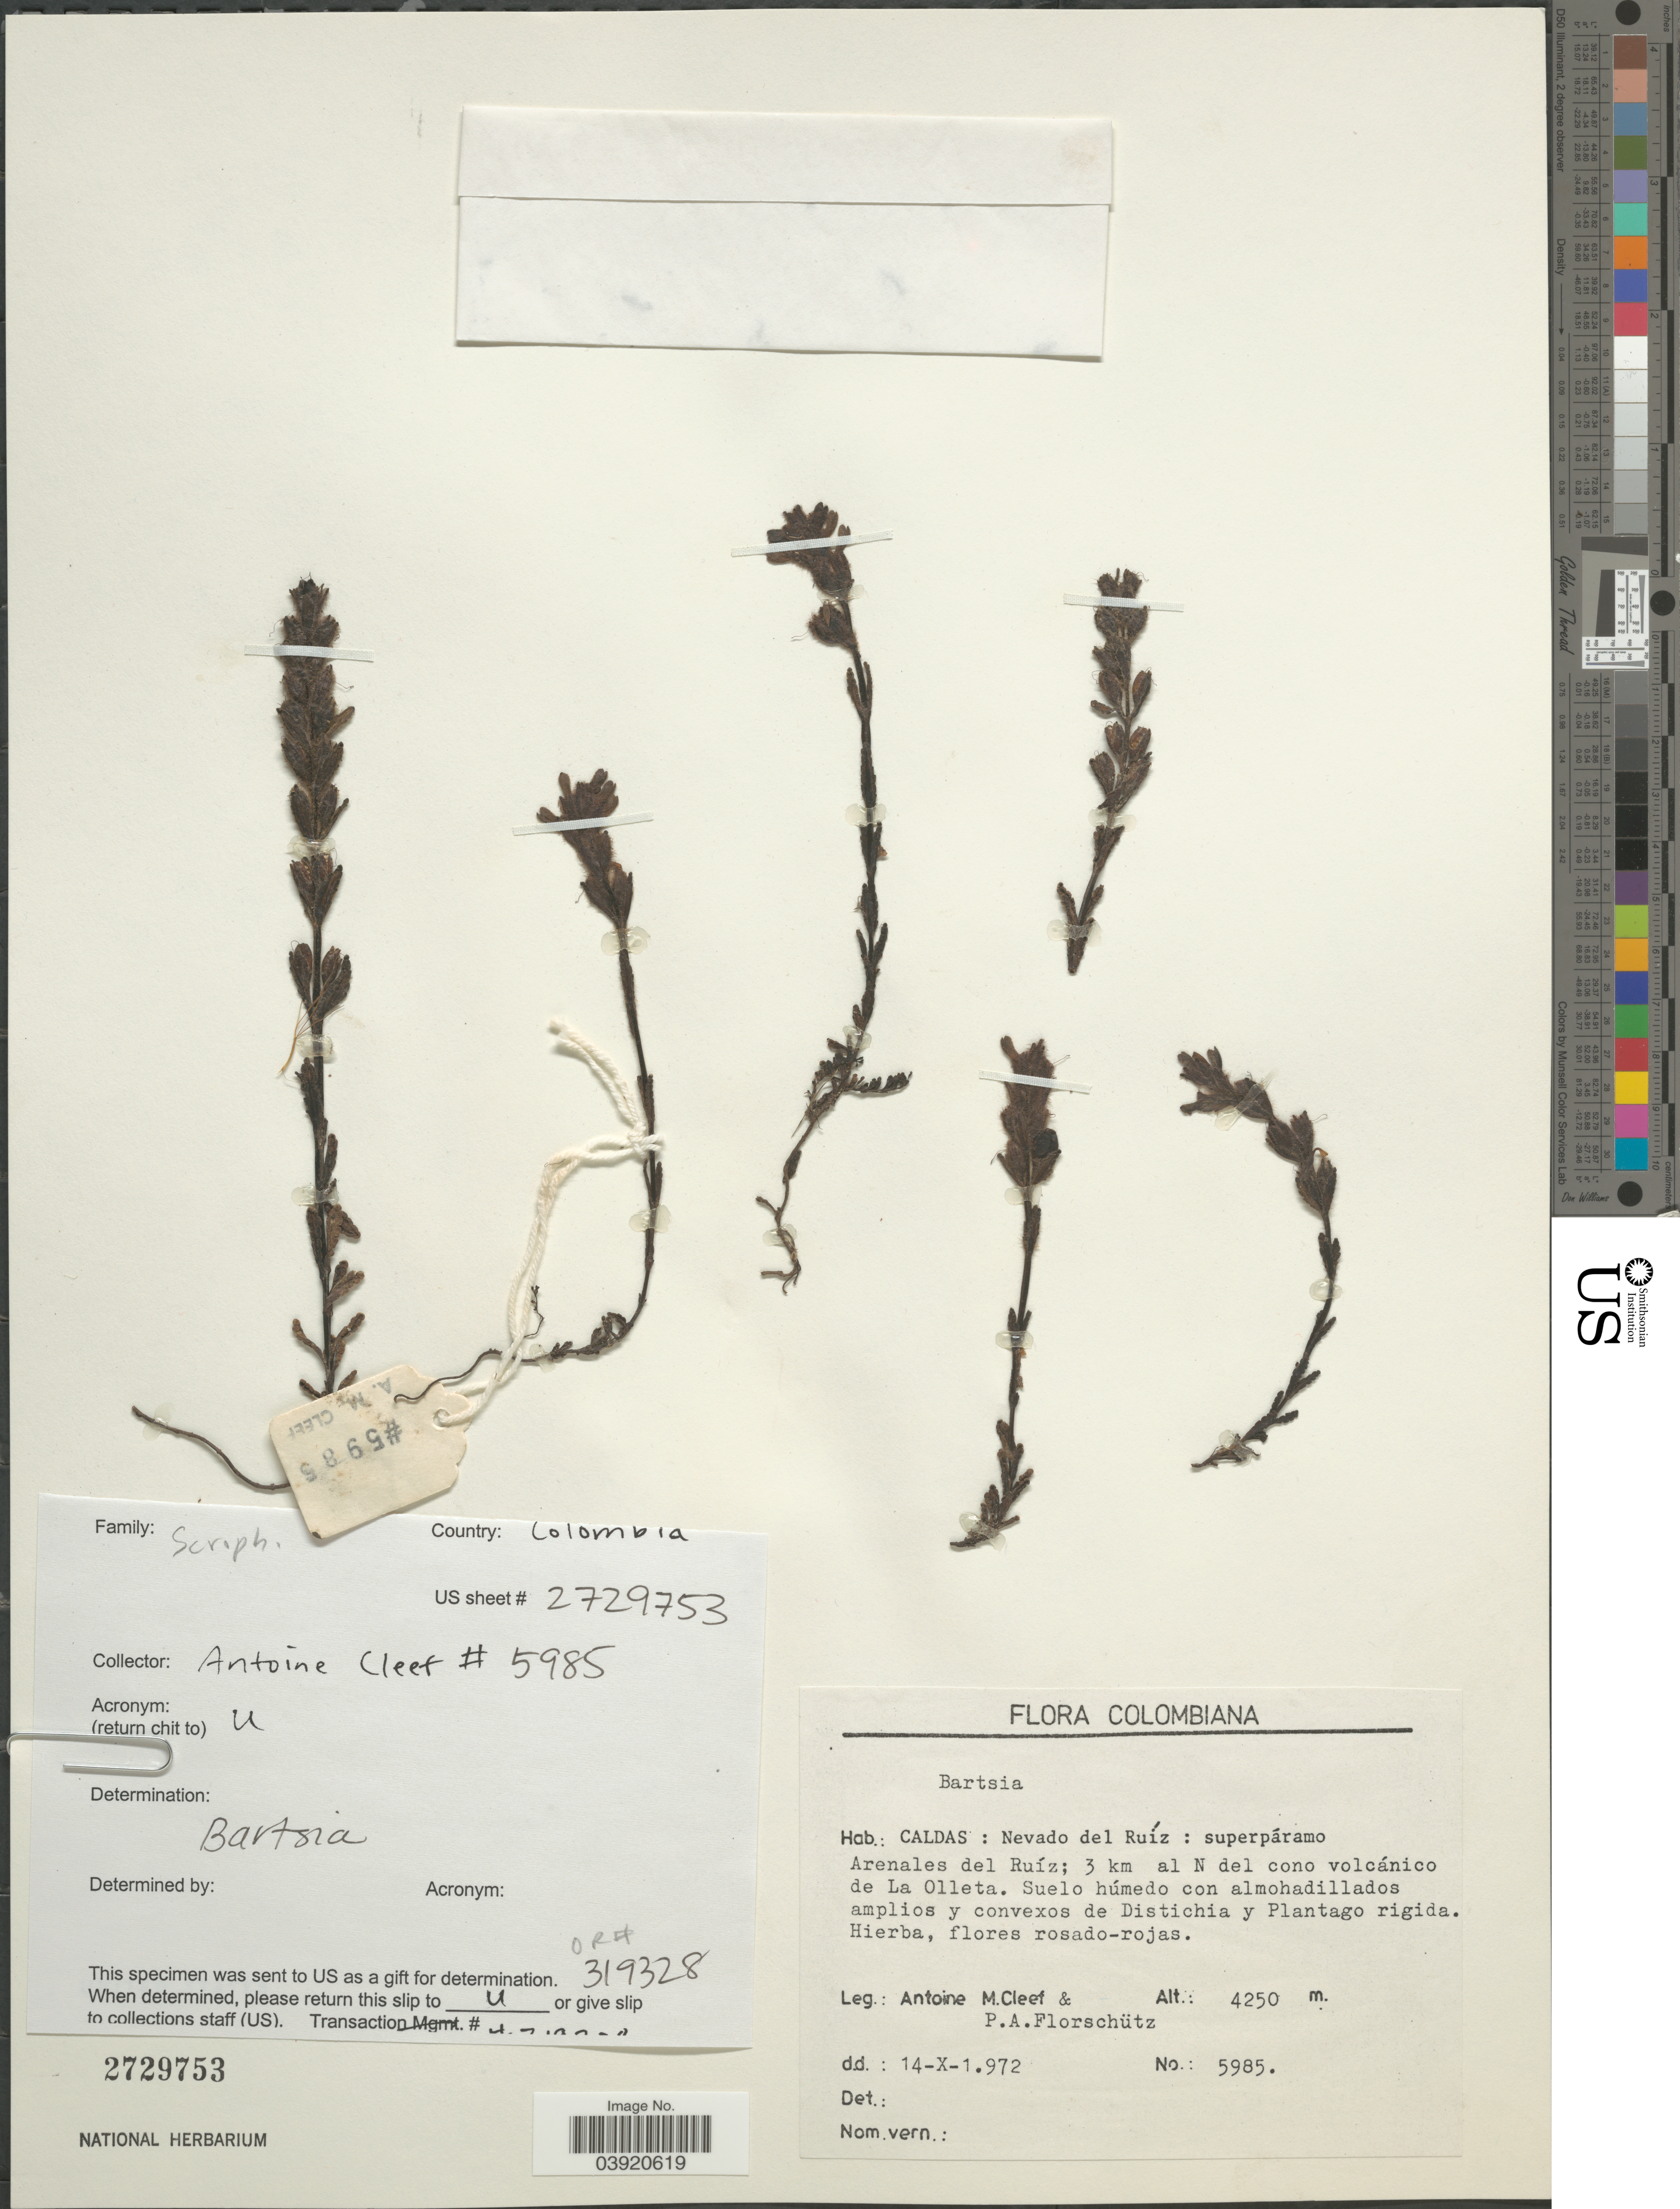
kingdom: Plantae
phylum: Tracheophyta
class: Magnoliopsida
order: Lamiales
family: Orobanchaceae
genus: Bartsia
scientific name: Bartsia sp.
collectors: A. M. Cleef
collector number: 5985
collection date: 1972-10-14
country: Colombia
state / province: Caldas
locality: Nevado del Ruíz: superpáramo. Arenales del Ruíz; 3 km al N del cono volcánico de La Olleta.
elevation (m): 4250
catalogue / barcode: US 2729753